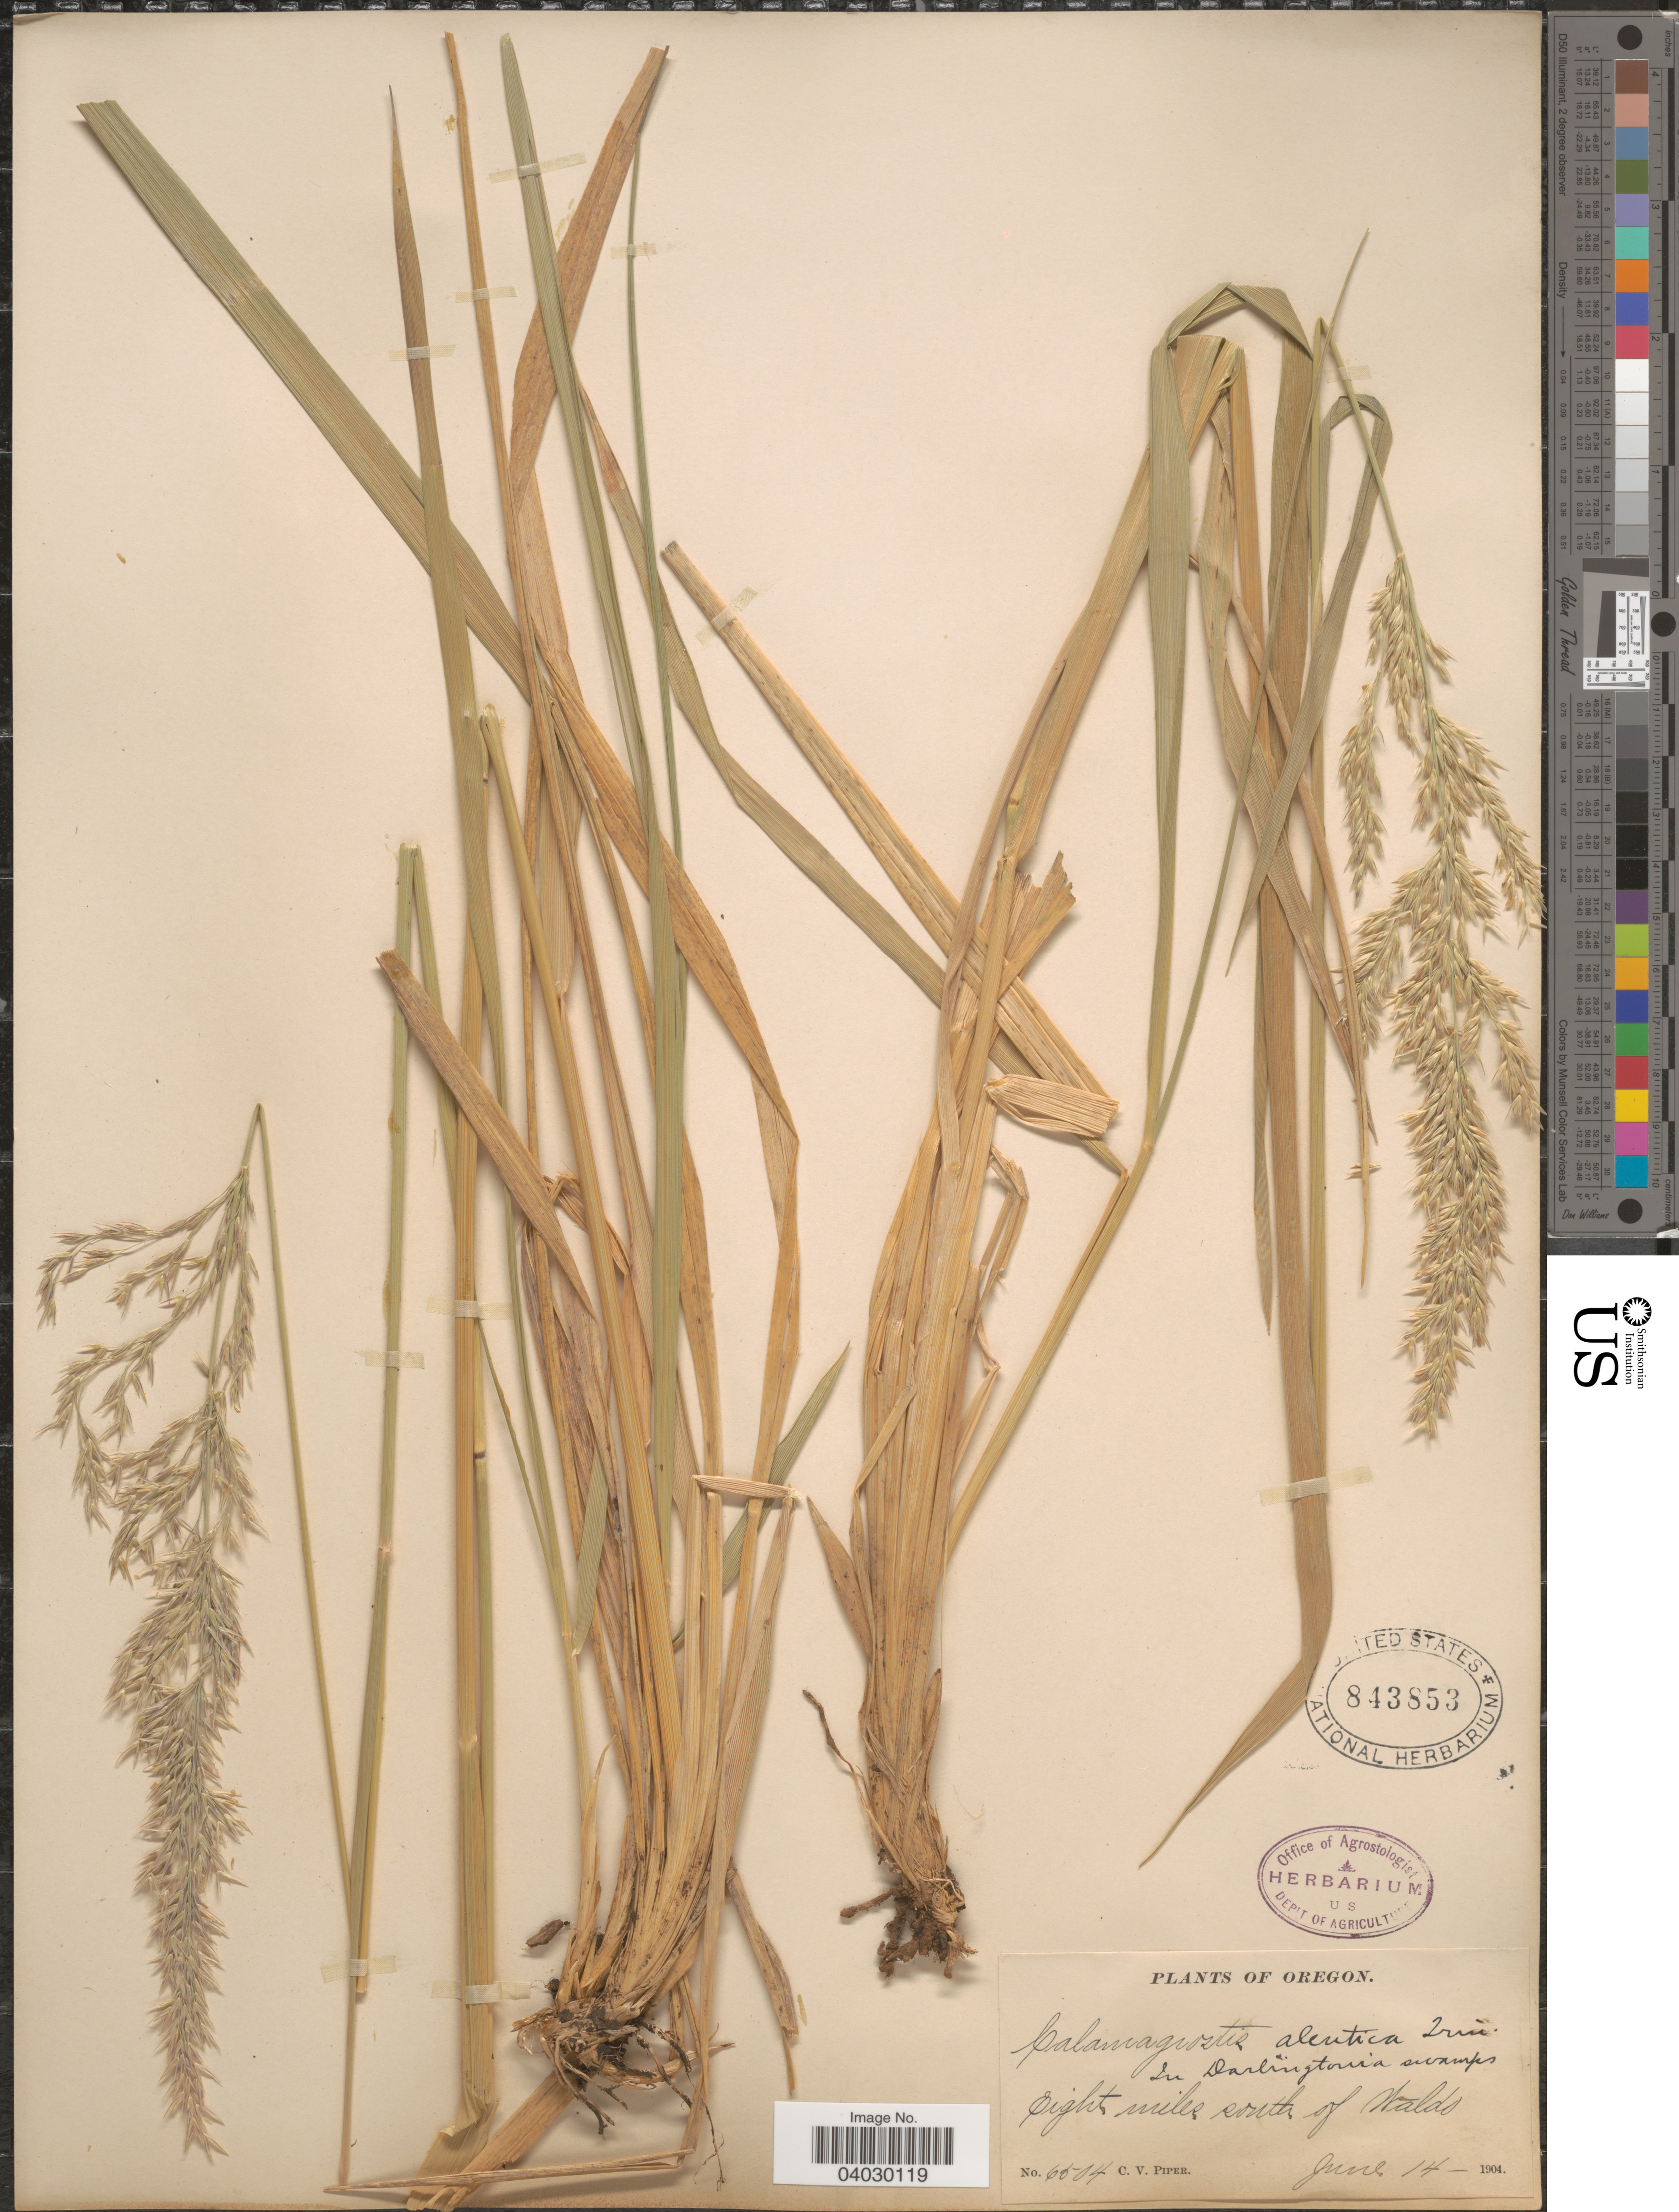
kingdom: Plantae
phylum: Tracheophyta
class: Liliopsida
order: Poales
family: Poaceae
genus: Calamagrostis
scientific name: Calamagrostis nutkaensis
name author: (J. Presl) Steud.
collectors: C. V. Piper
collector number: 6504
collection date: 1904-06-14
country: United States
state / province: Oregon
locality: Eight miles south of Waldo.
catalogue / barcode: US 843853